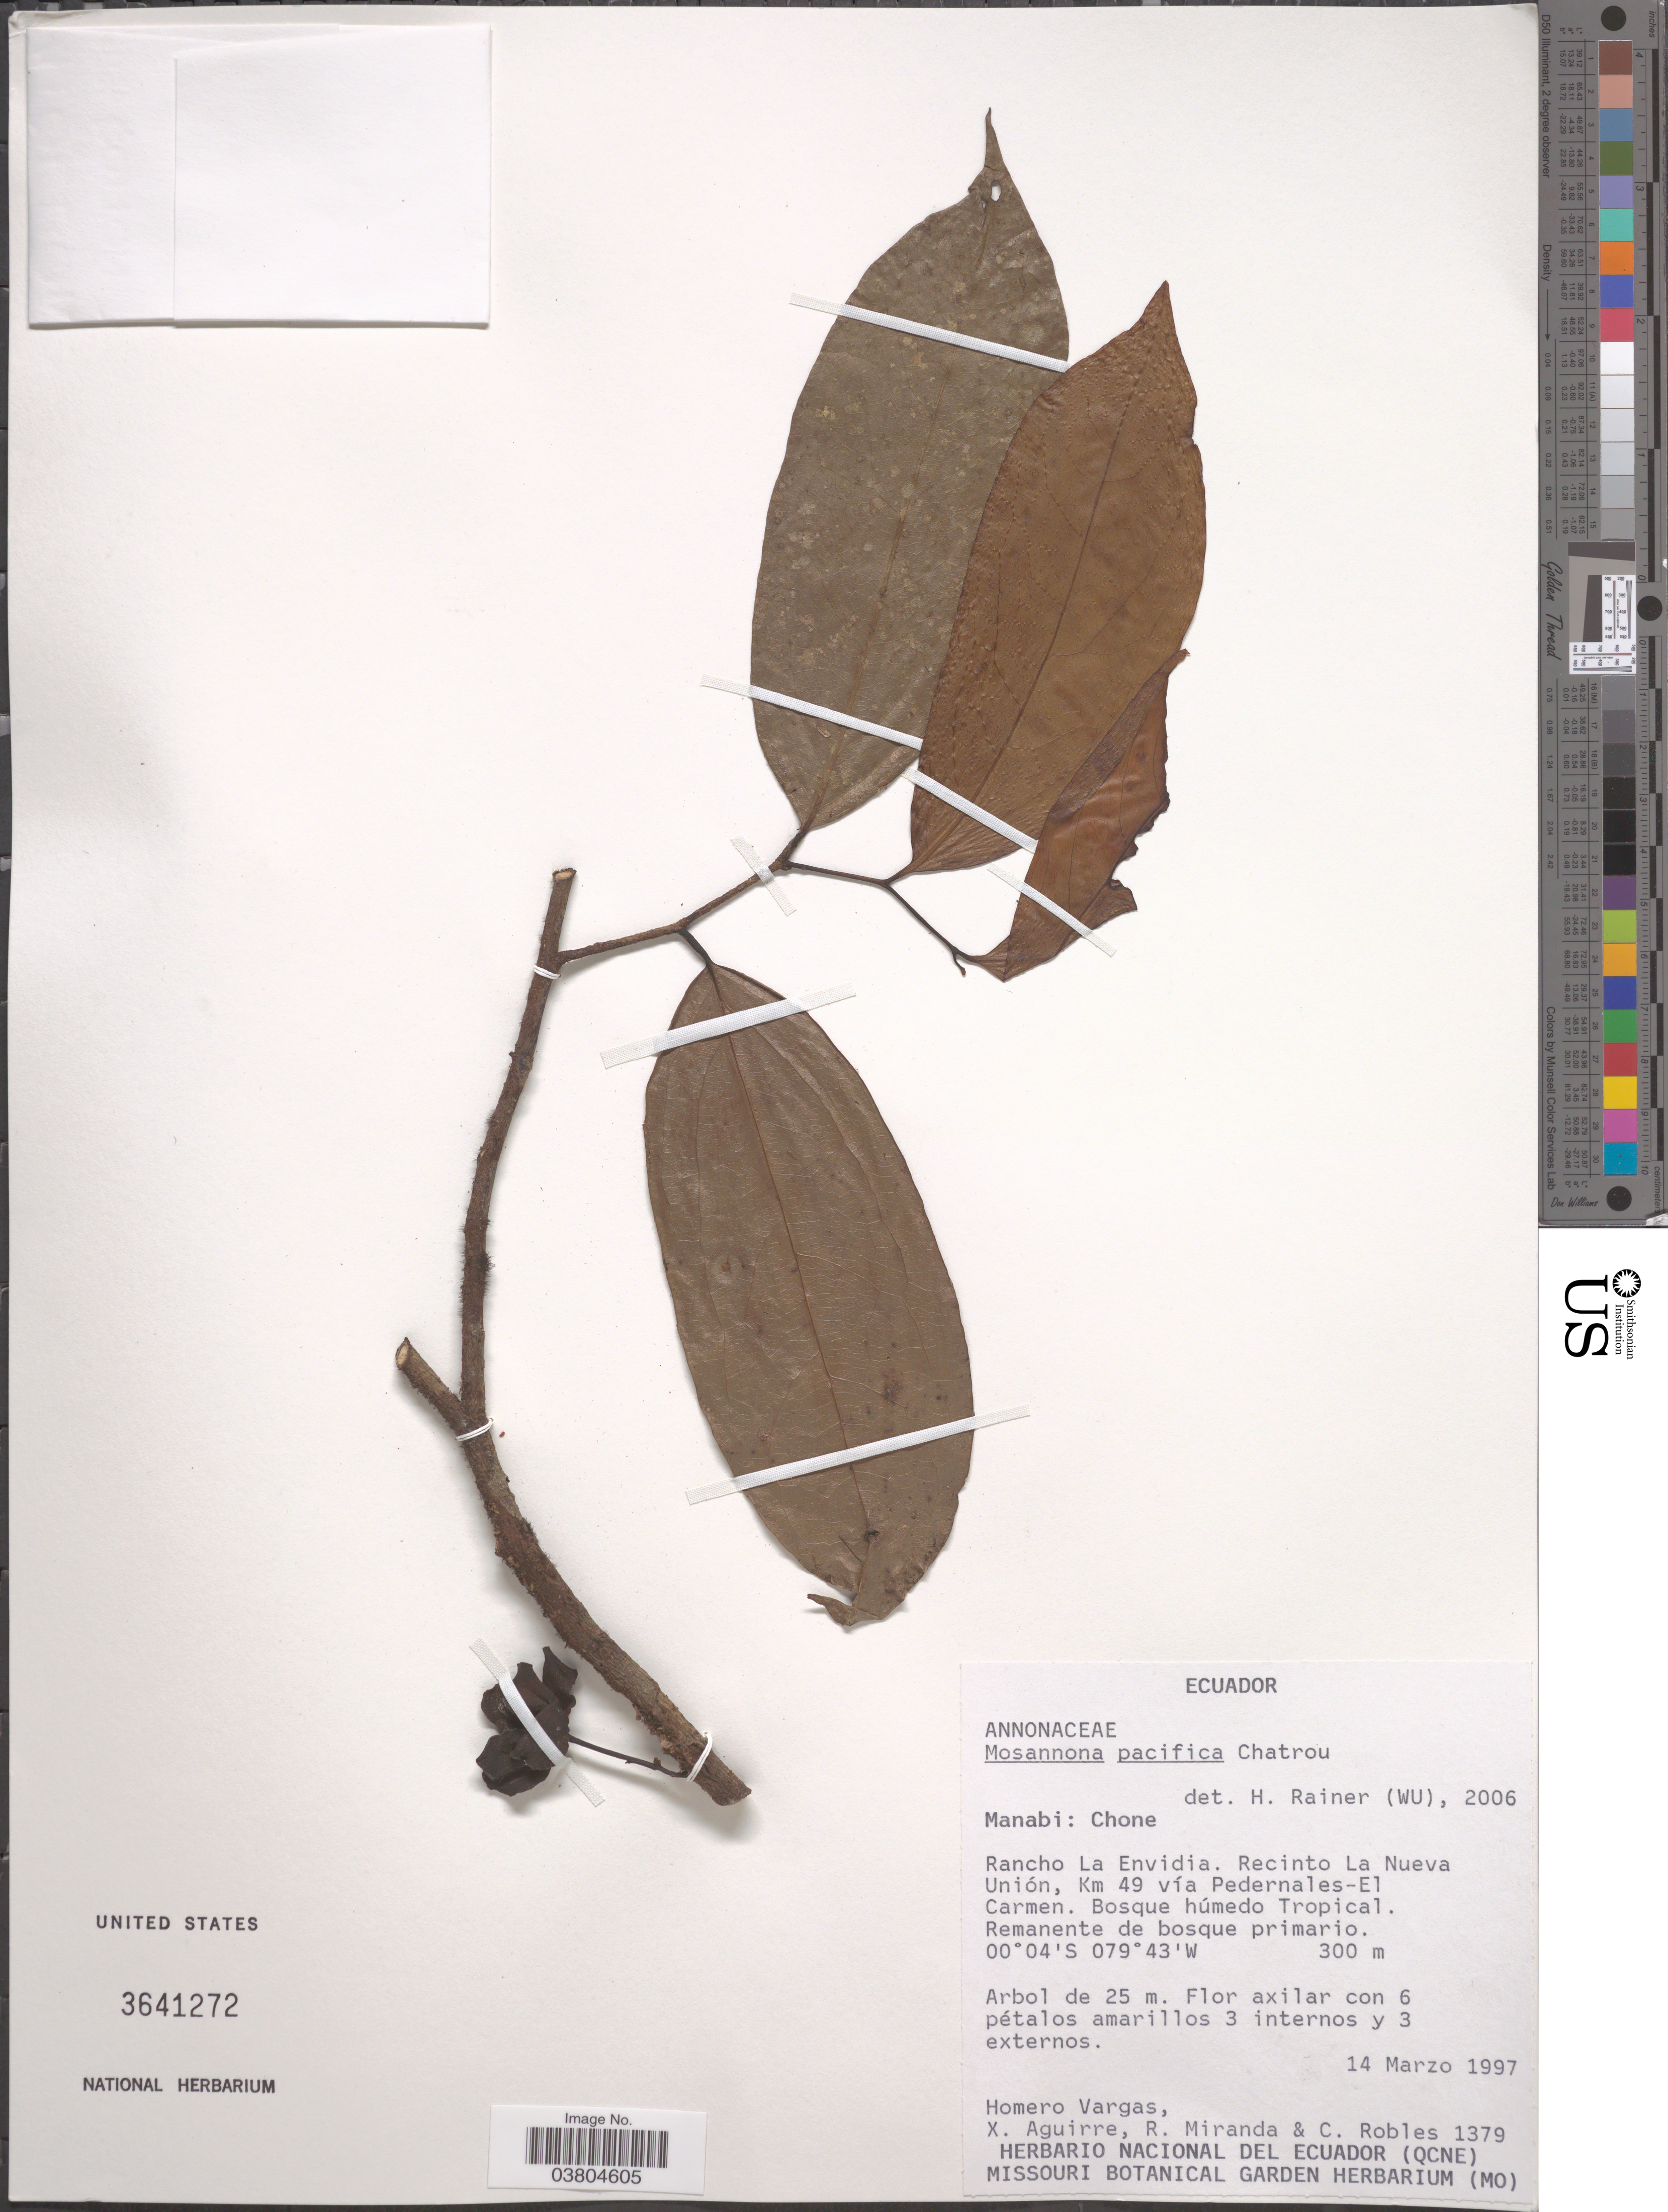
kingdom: Plantae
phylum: Tracheophyta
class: Magnoliopsida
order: Magnoliales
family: Annonaceae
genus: Mosannona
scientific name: Mosannona pacifica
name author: Chatrou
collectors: H. Vargas, X. Aguirre, R. Miranda & C. Robles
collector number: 1379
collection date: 1997-03-14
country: Ecuador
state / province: Manabí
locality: Chone. Rancho La Envidia. Recinto La Nueva Unión, Km 49 vía Pedernales-El Carmen. Bosque húmedo Tropical.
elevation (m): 300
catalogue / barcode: US 3641272